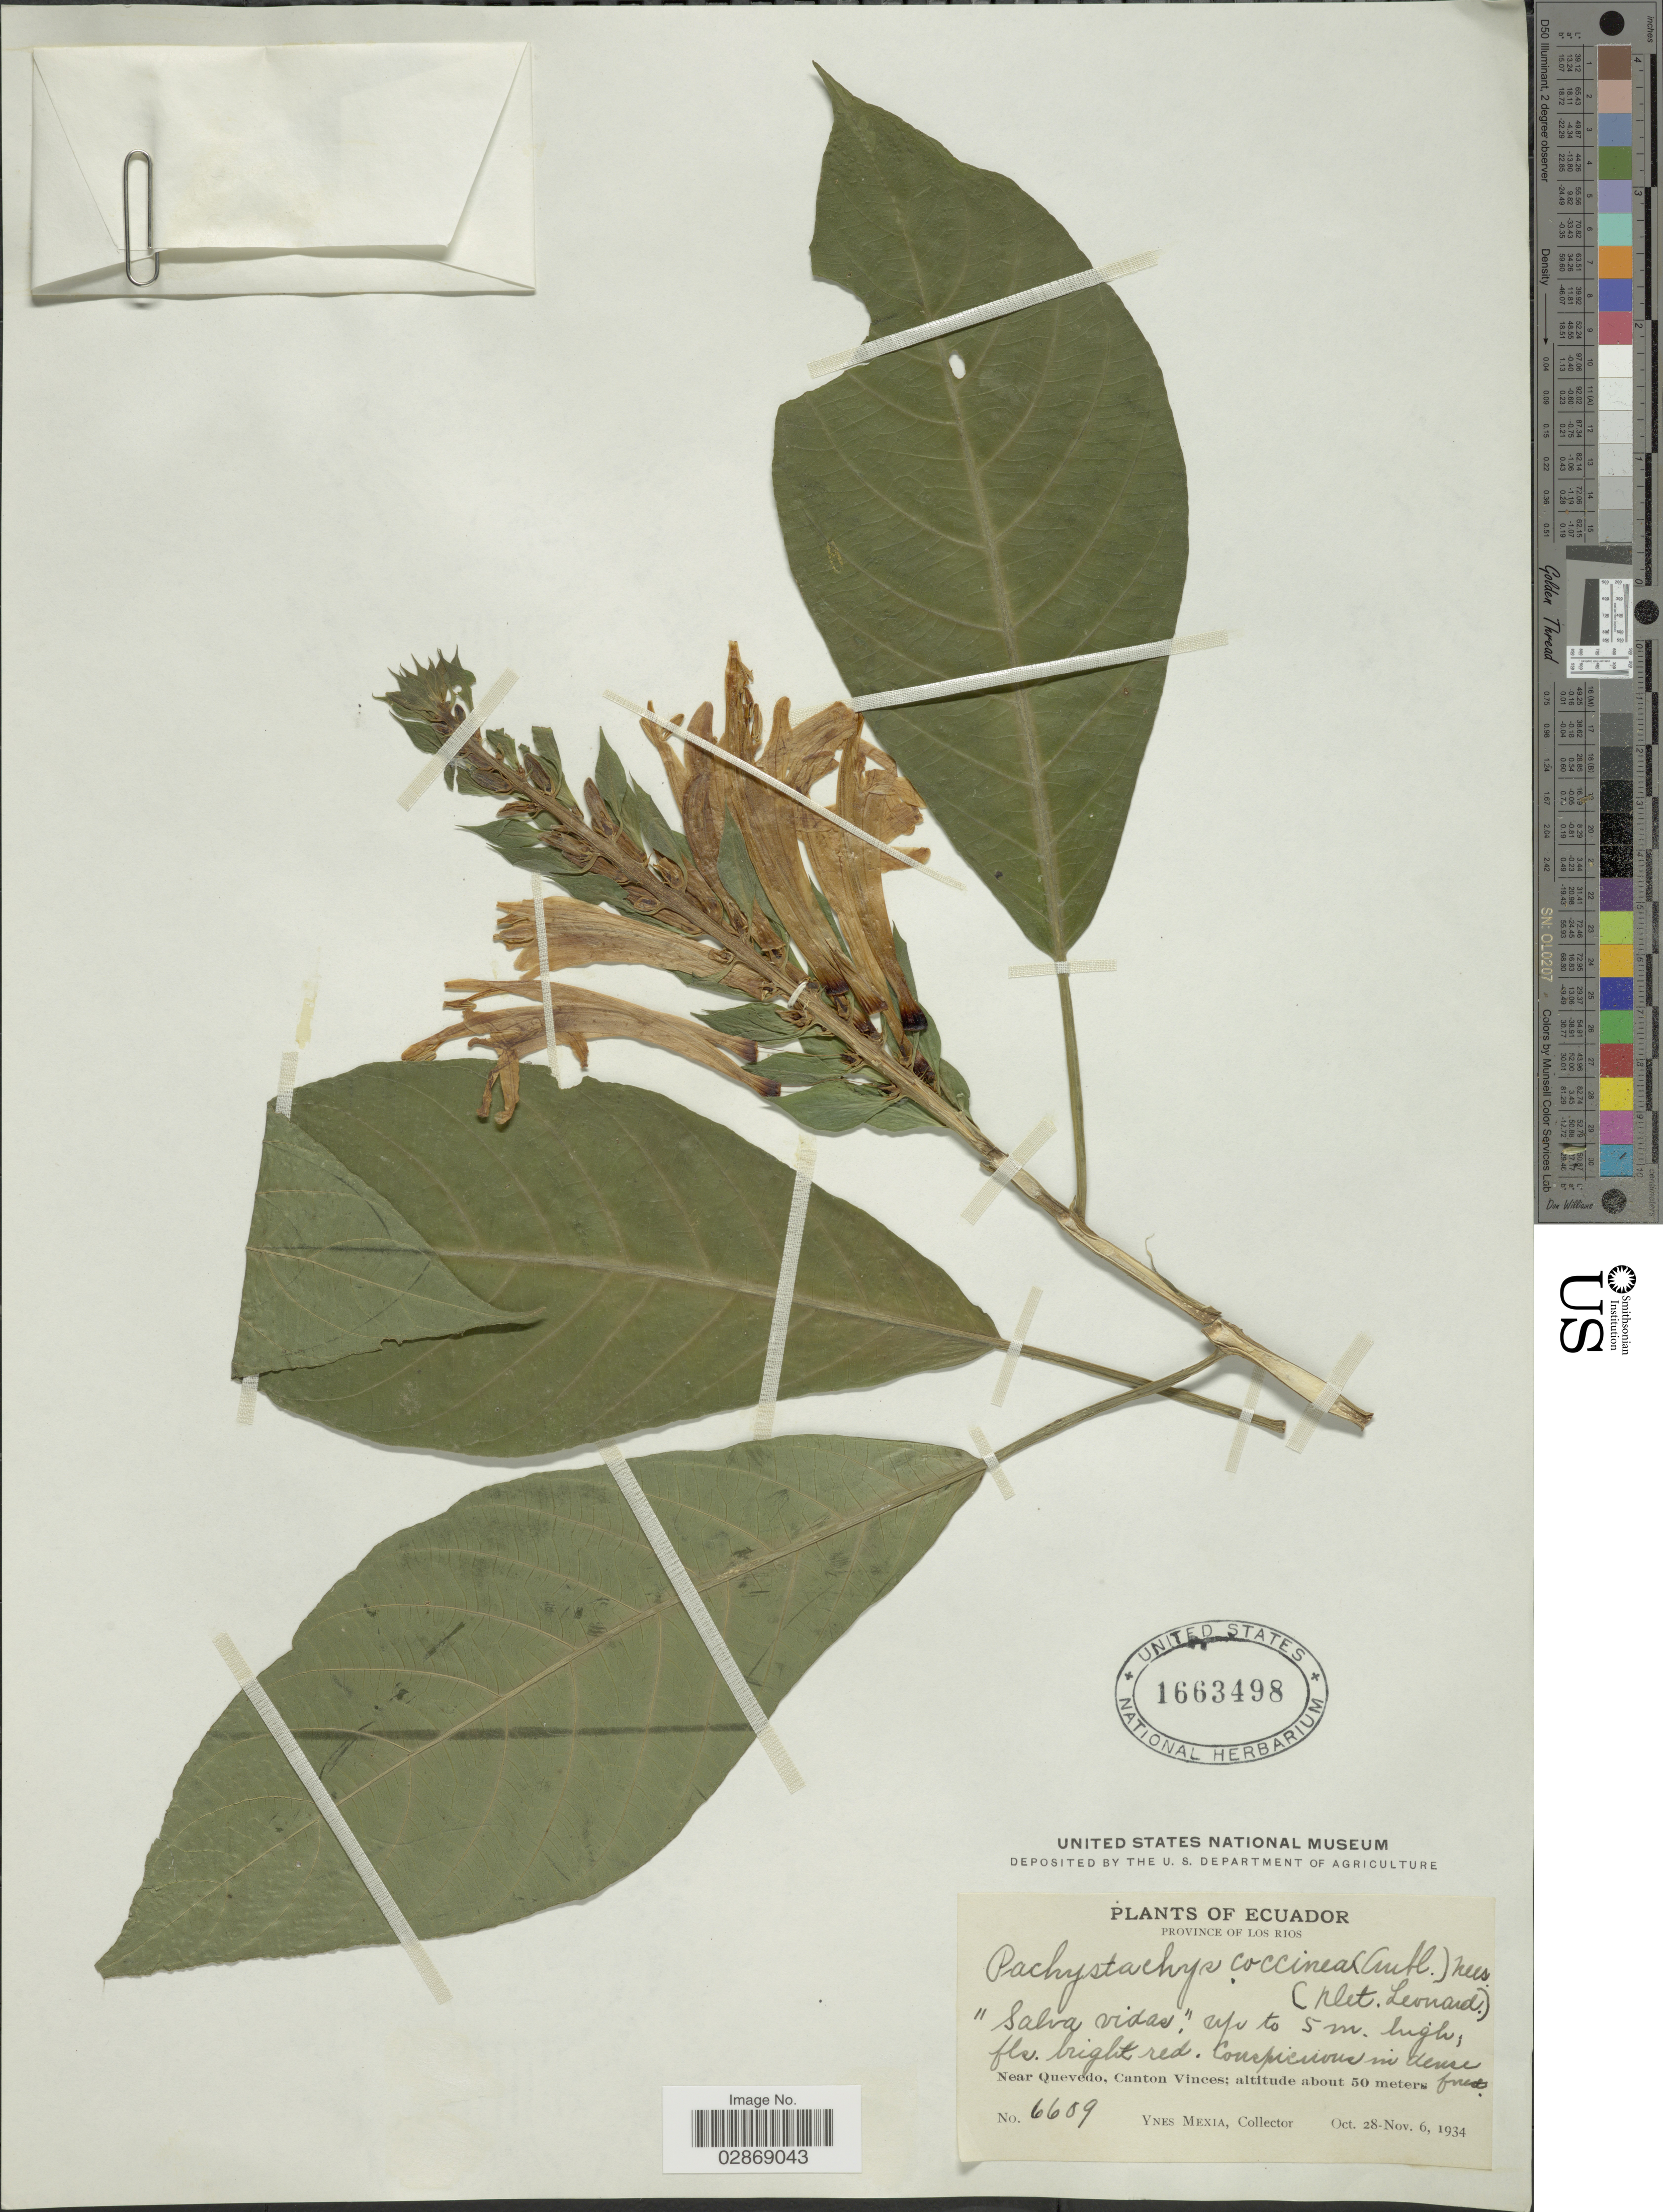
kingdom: Plantae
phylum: Tracheophyta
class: Magnoliopsida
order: Lamiales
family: Acanthaceae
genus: Pachystachys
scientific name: Pachystachys spicata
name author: (Ruiz & Pav.) Wassh.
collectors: Y. Mexia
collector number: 6609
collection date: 1934-10-28/1934-11-06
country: Ecuador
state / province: Los Ríos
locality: Province of Los Rios. Near Quevedo, Canton Vinces.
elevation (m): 50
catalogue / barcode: US 1663498